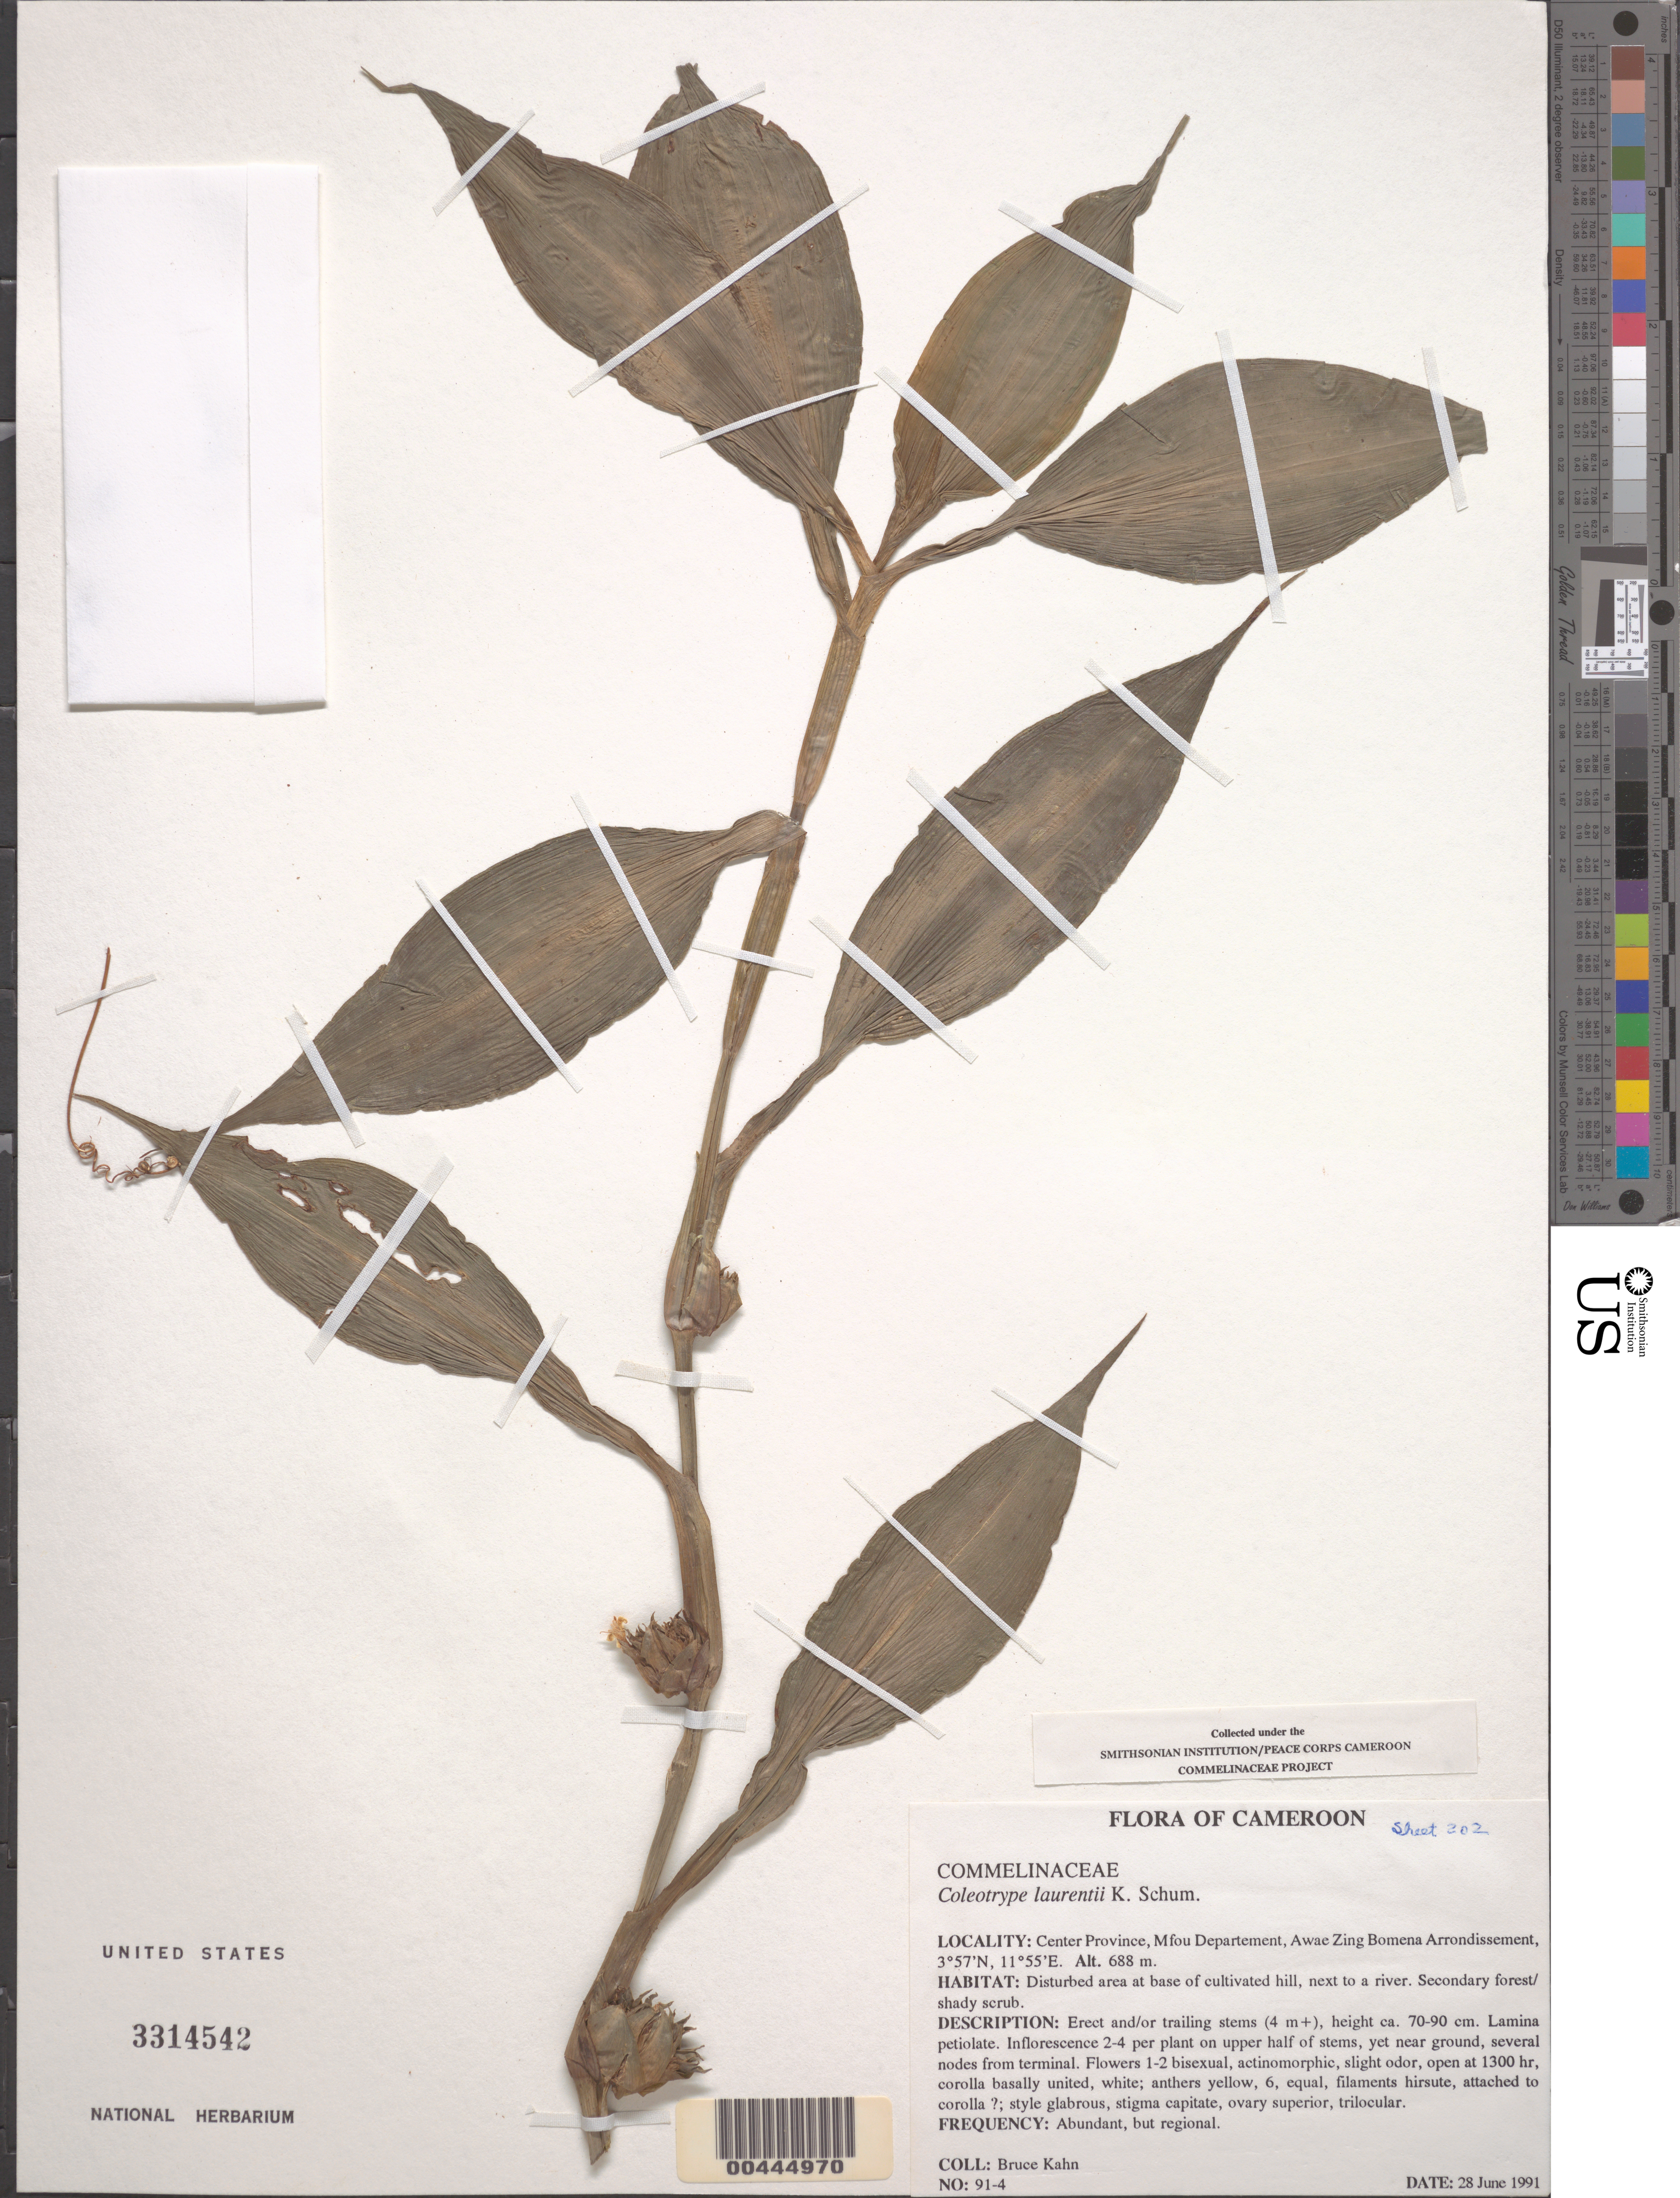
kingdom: Plantae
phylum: Tracheophyta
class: Liliopsida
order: Commelinales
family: Commelinaceae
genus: Coleotrype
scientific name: Coleotrype laurentii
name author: K. Schum.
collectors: B. Kahn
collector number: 91-4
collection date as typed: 28 Jun 1991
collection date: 1991-06-28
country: Cameroon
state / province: Centre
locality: Awae zing bomena addondissement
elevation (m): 688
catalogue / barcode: US 3314542